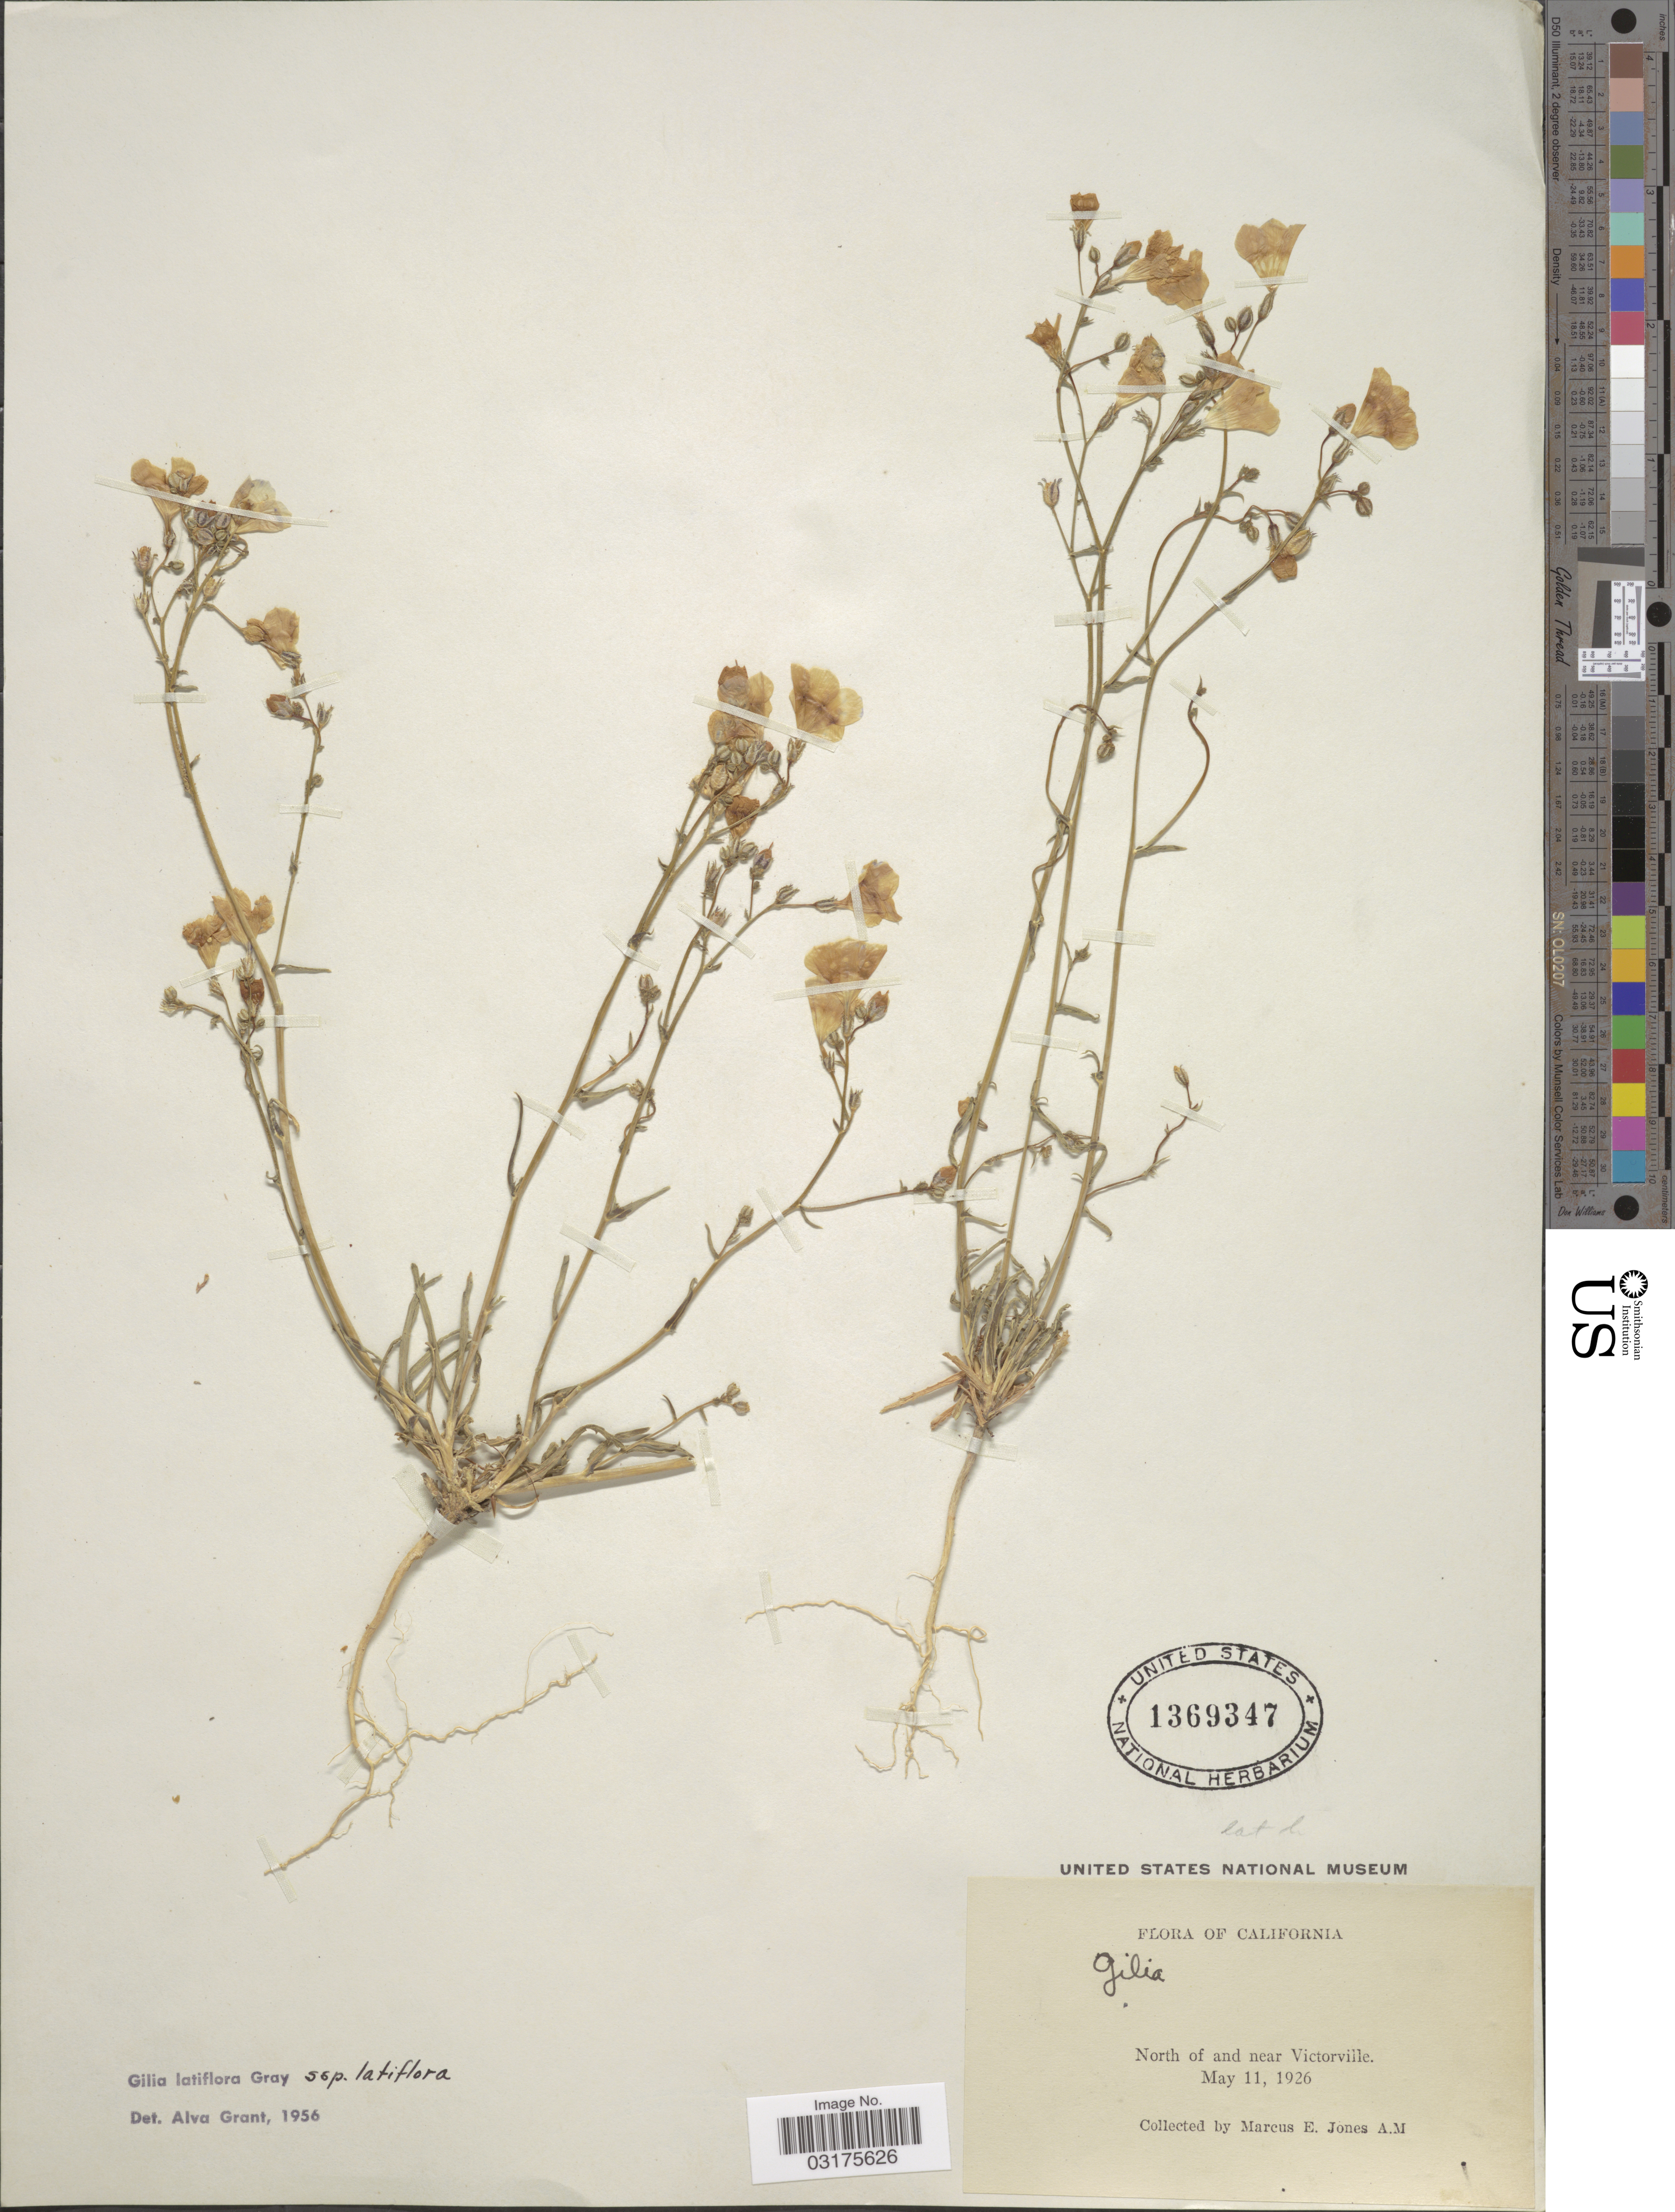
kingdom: Plantae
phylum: Tracheophyta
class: Magnoliopsida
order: Ericales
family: Polemoniaceae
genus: Gilia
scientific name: Gilia latiflora subsp. latiflora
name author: (A. Gray) A. Gray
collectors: M. E. Jones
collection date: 1926-05-11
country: United States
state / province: California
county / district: San Barnadino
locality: North of and near Victorville.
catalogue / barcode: US 1369347